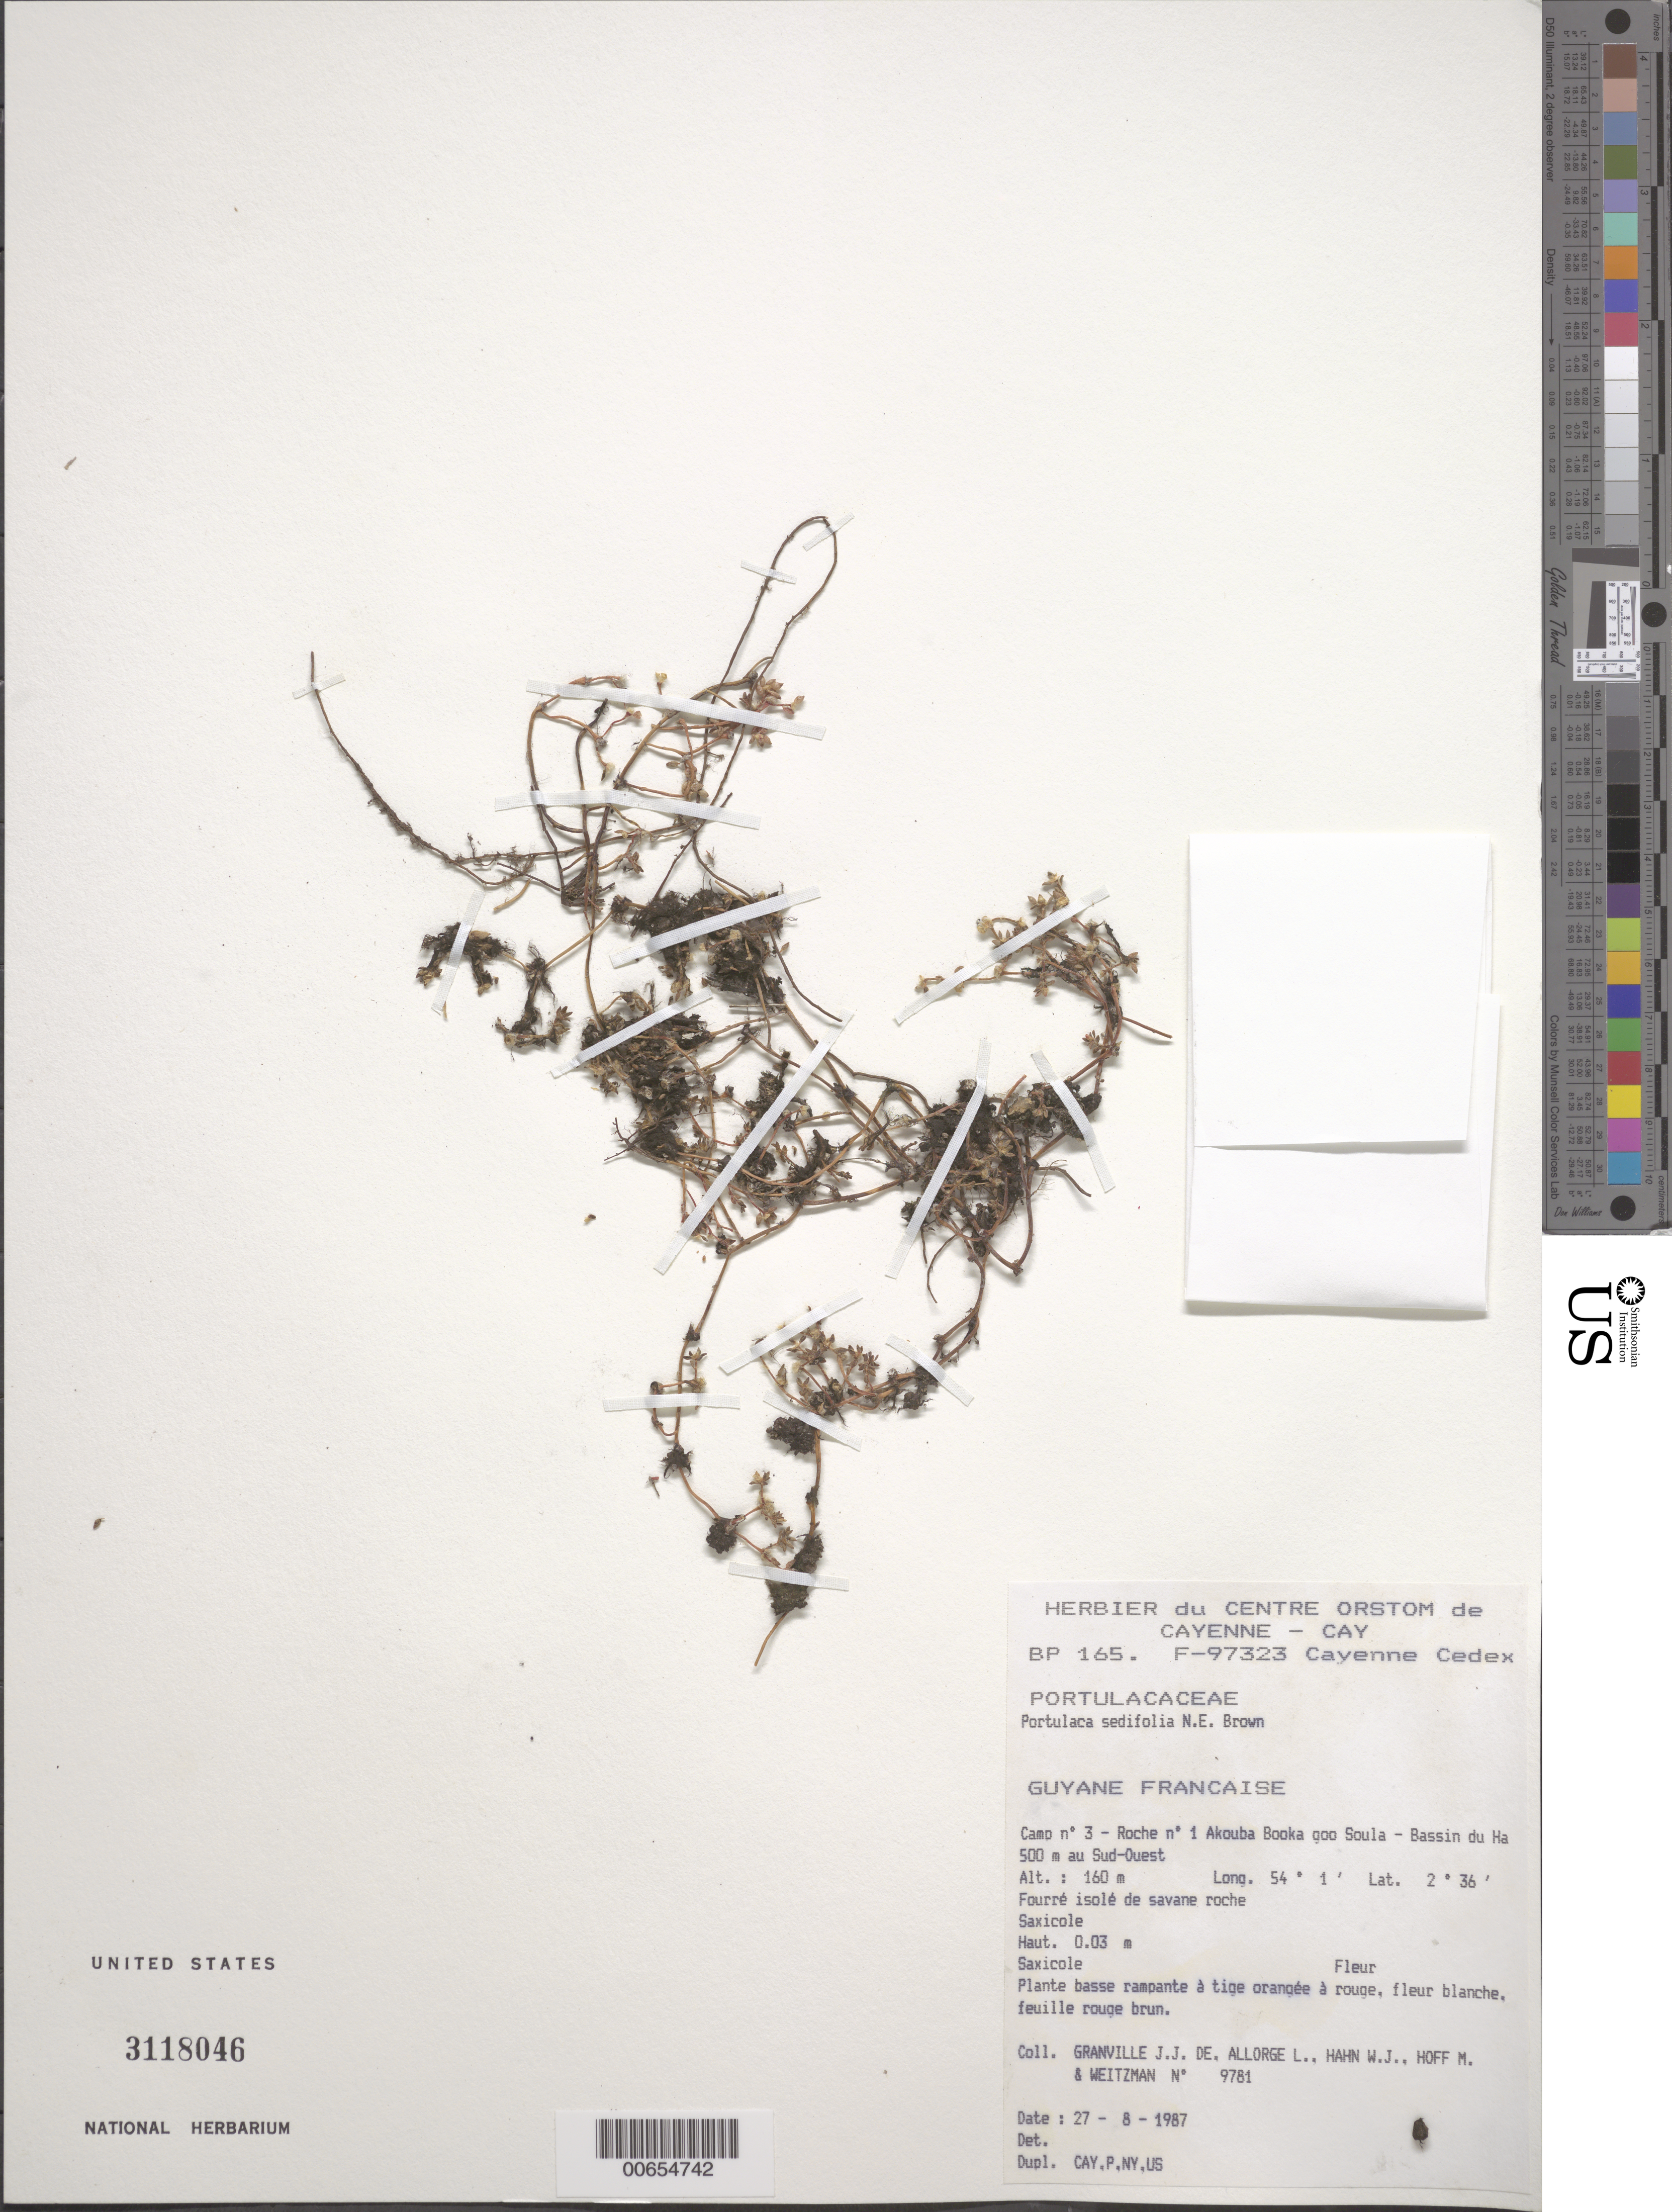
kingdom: Plantae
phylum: Tracheophyta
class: Magnoliopsida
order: Caryophyllales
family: Portulacaceae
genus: Portulaca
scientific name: Portulaca sedifolia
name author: N.E. Br.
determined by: DeFilipps, R. A.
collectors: J.-J. de Granville, L. Allorge, W. J. Hahn, M. Hoff & A. L. Weitzman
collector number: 9781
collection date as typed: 27-Aug-87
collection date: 1987-08-27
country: French Guiana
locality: Akouba Booka goo Soula, Camp #3, Roche no. 1, Bassin du Haut-Marouini, 500 m au Sud-Ouest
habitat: Fourré isolé de savane roche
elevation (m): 160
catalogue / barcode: US 3118046